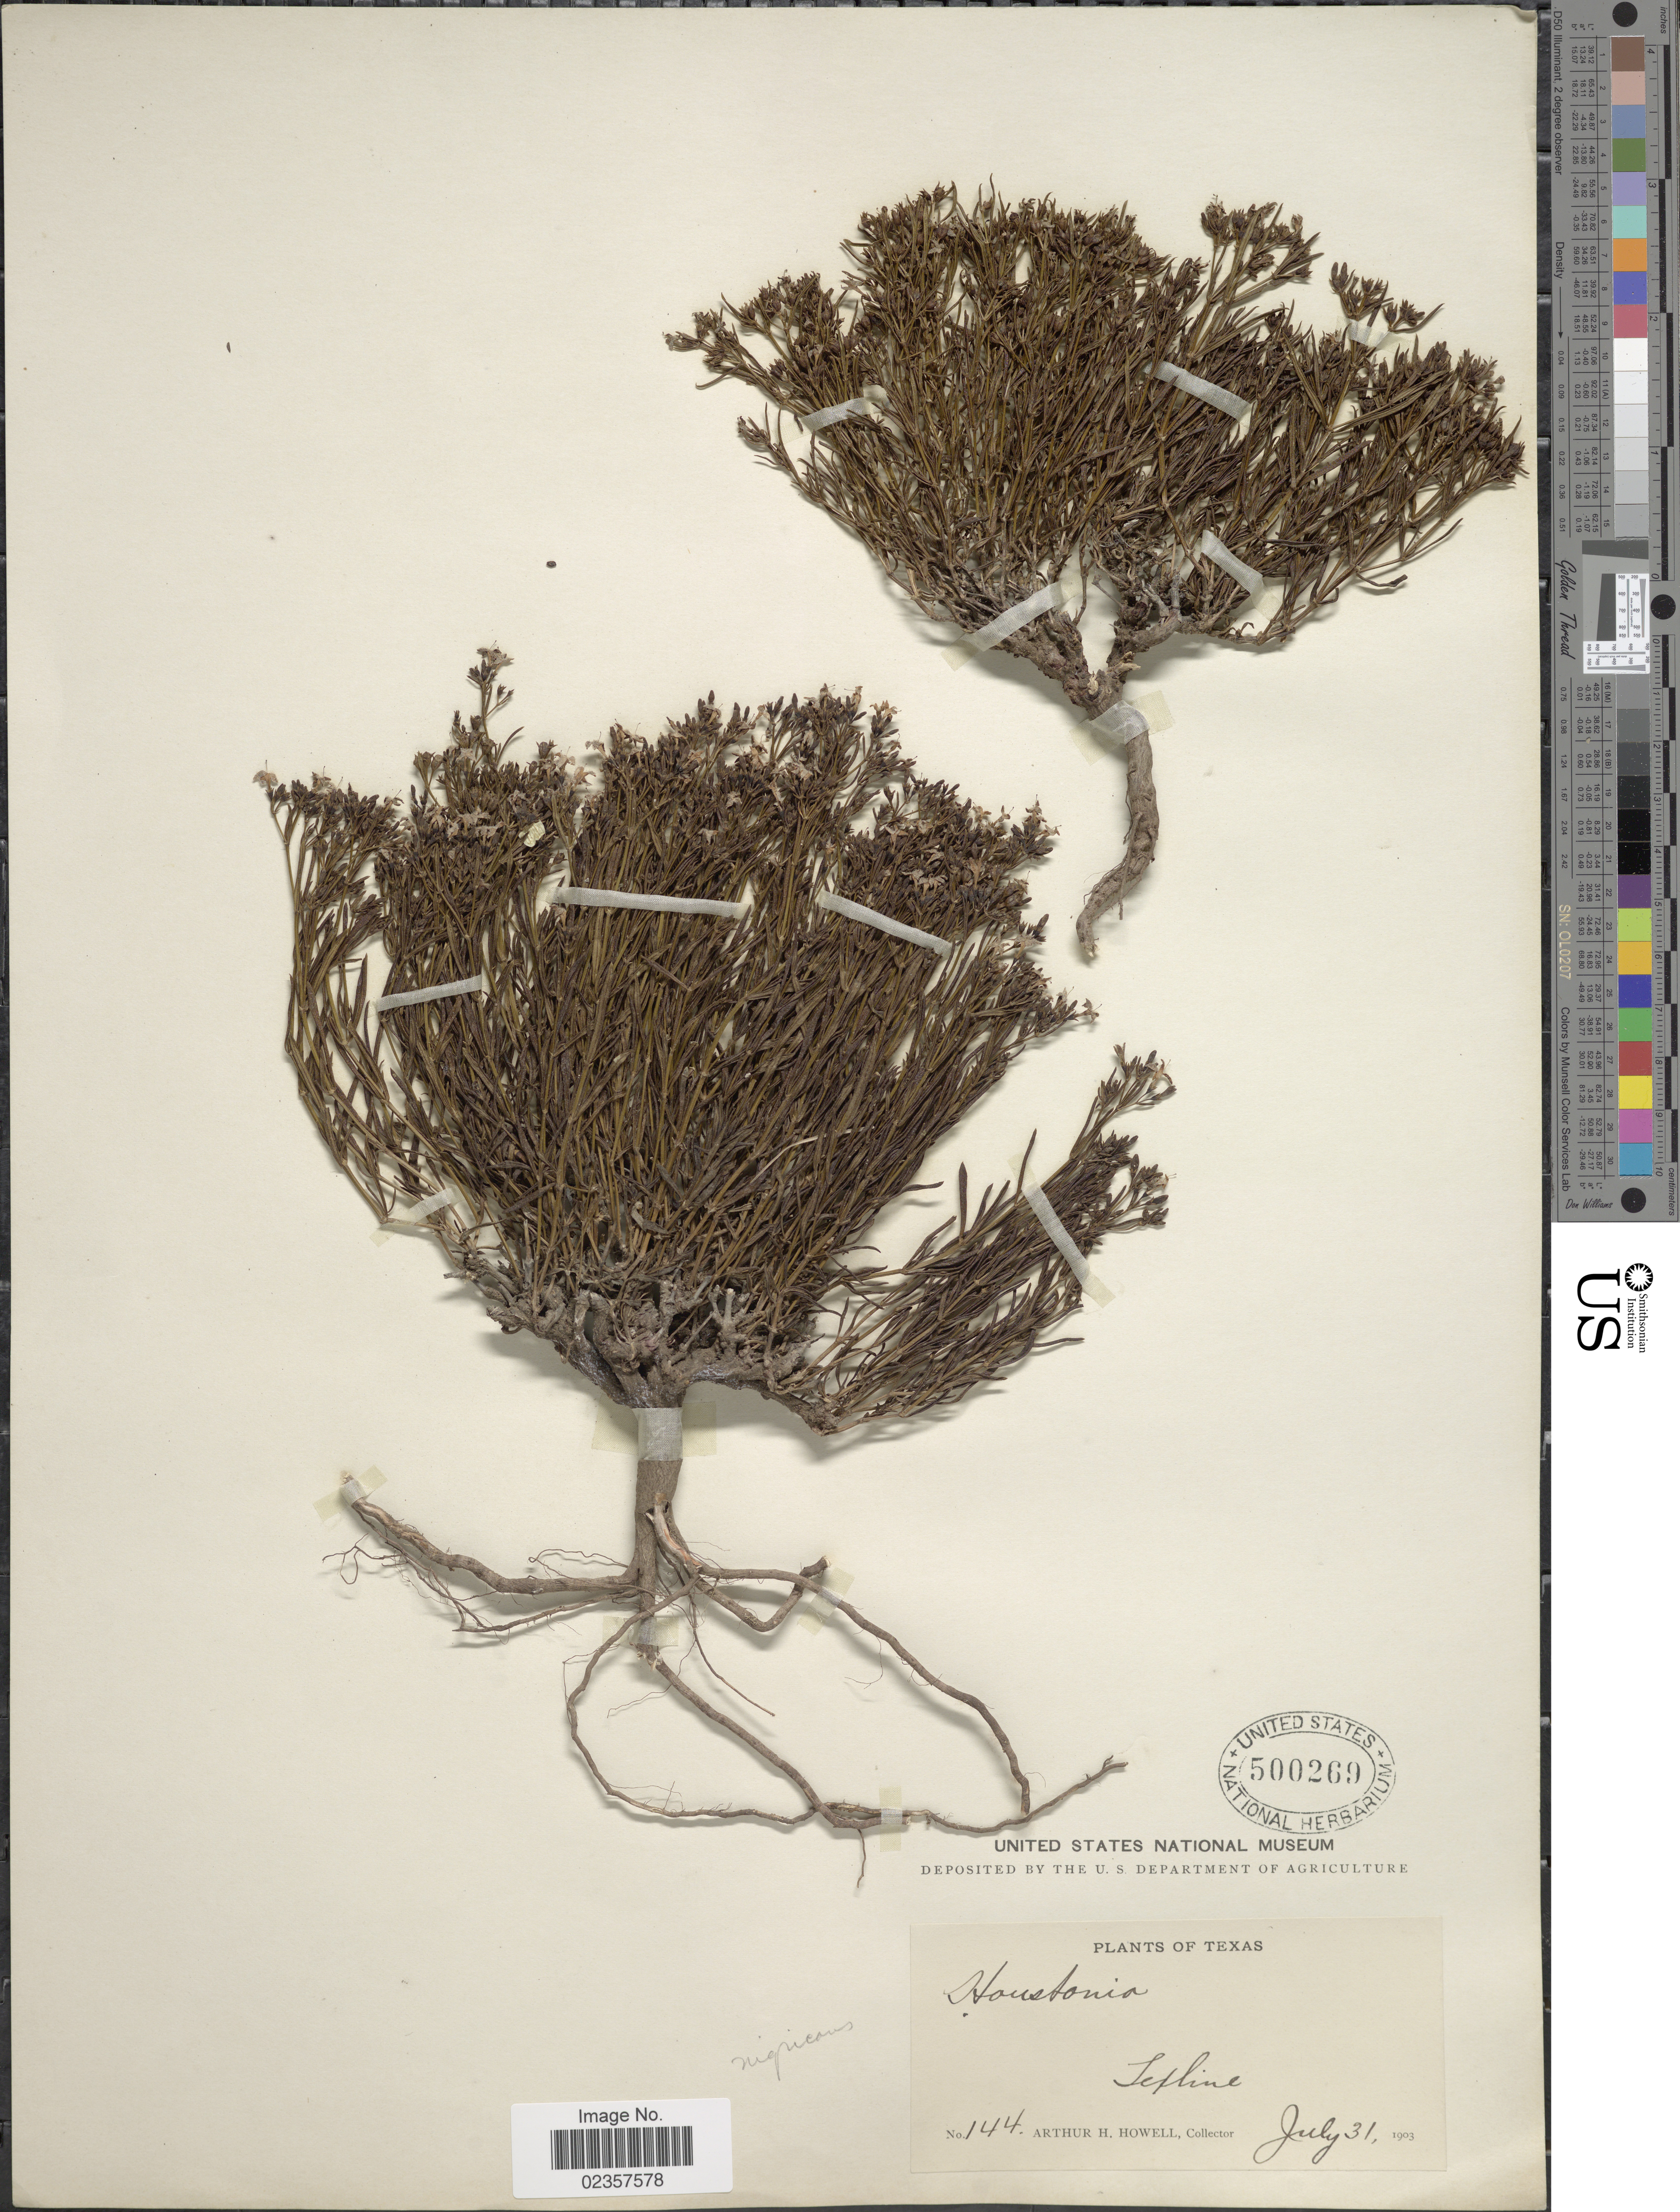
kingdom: Plantae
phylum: Tracheophyta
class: Magnoliopsida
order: Gentianales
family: Rubiaceae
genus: Houstonia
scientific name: Houstonia nigricans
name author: (Lam.) Fernald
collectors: A. H. Howell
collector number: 144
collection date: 1903-07-31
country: United States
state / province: Texas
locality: Texline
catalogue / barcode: US 500260